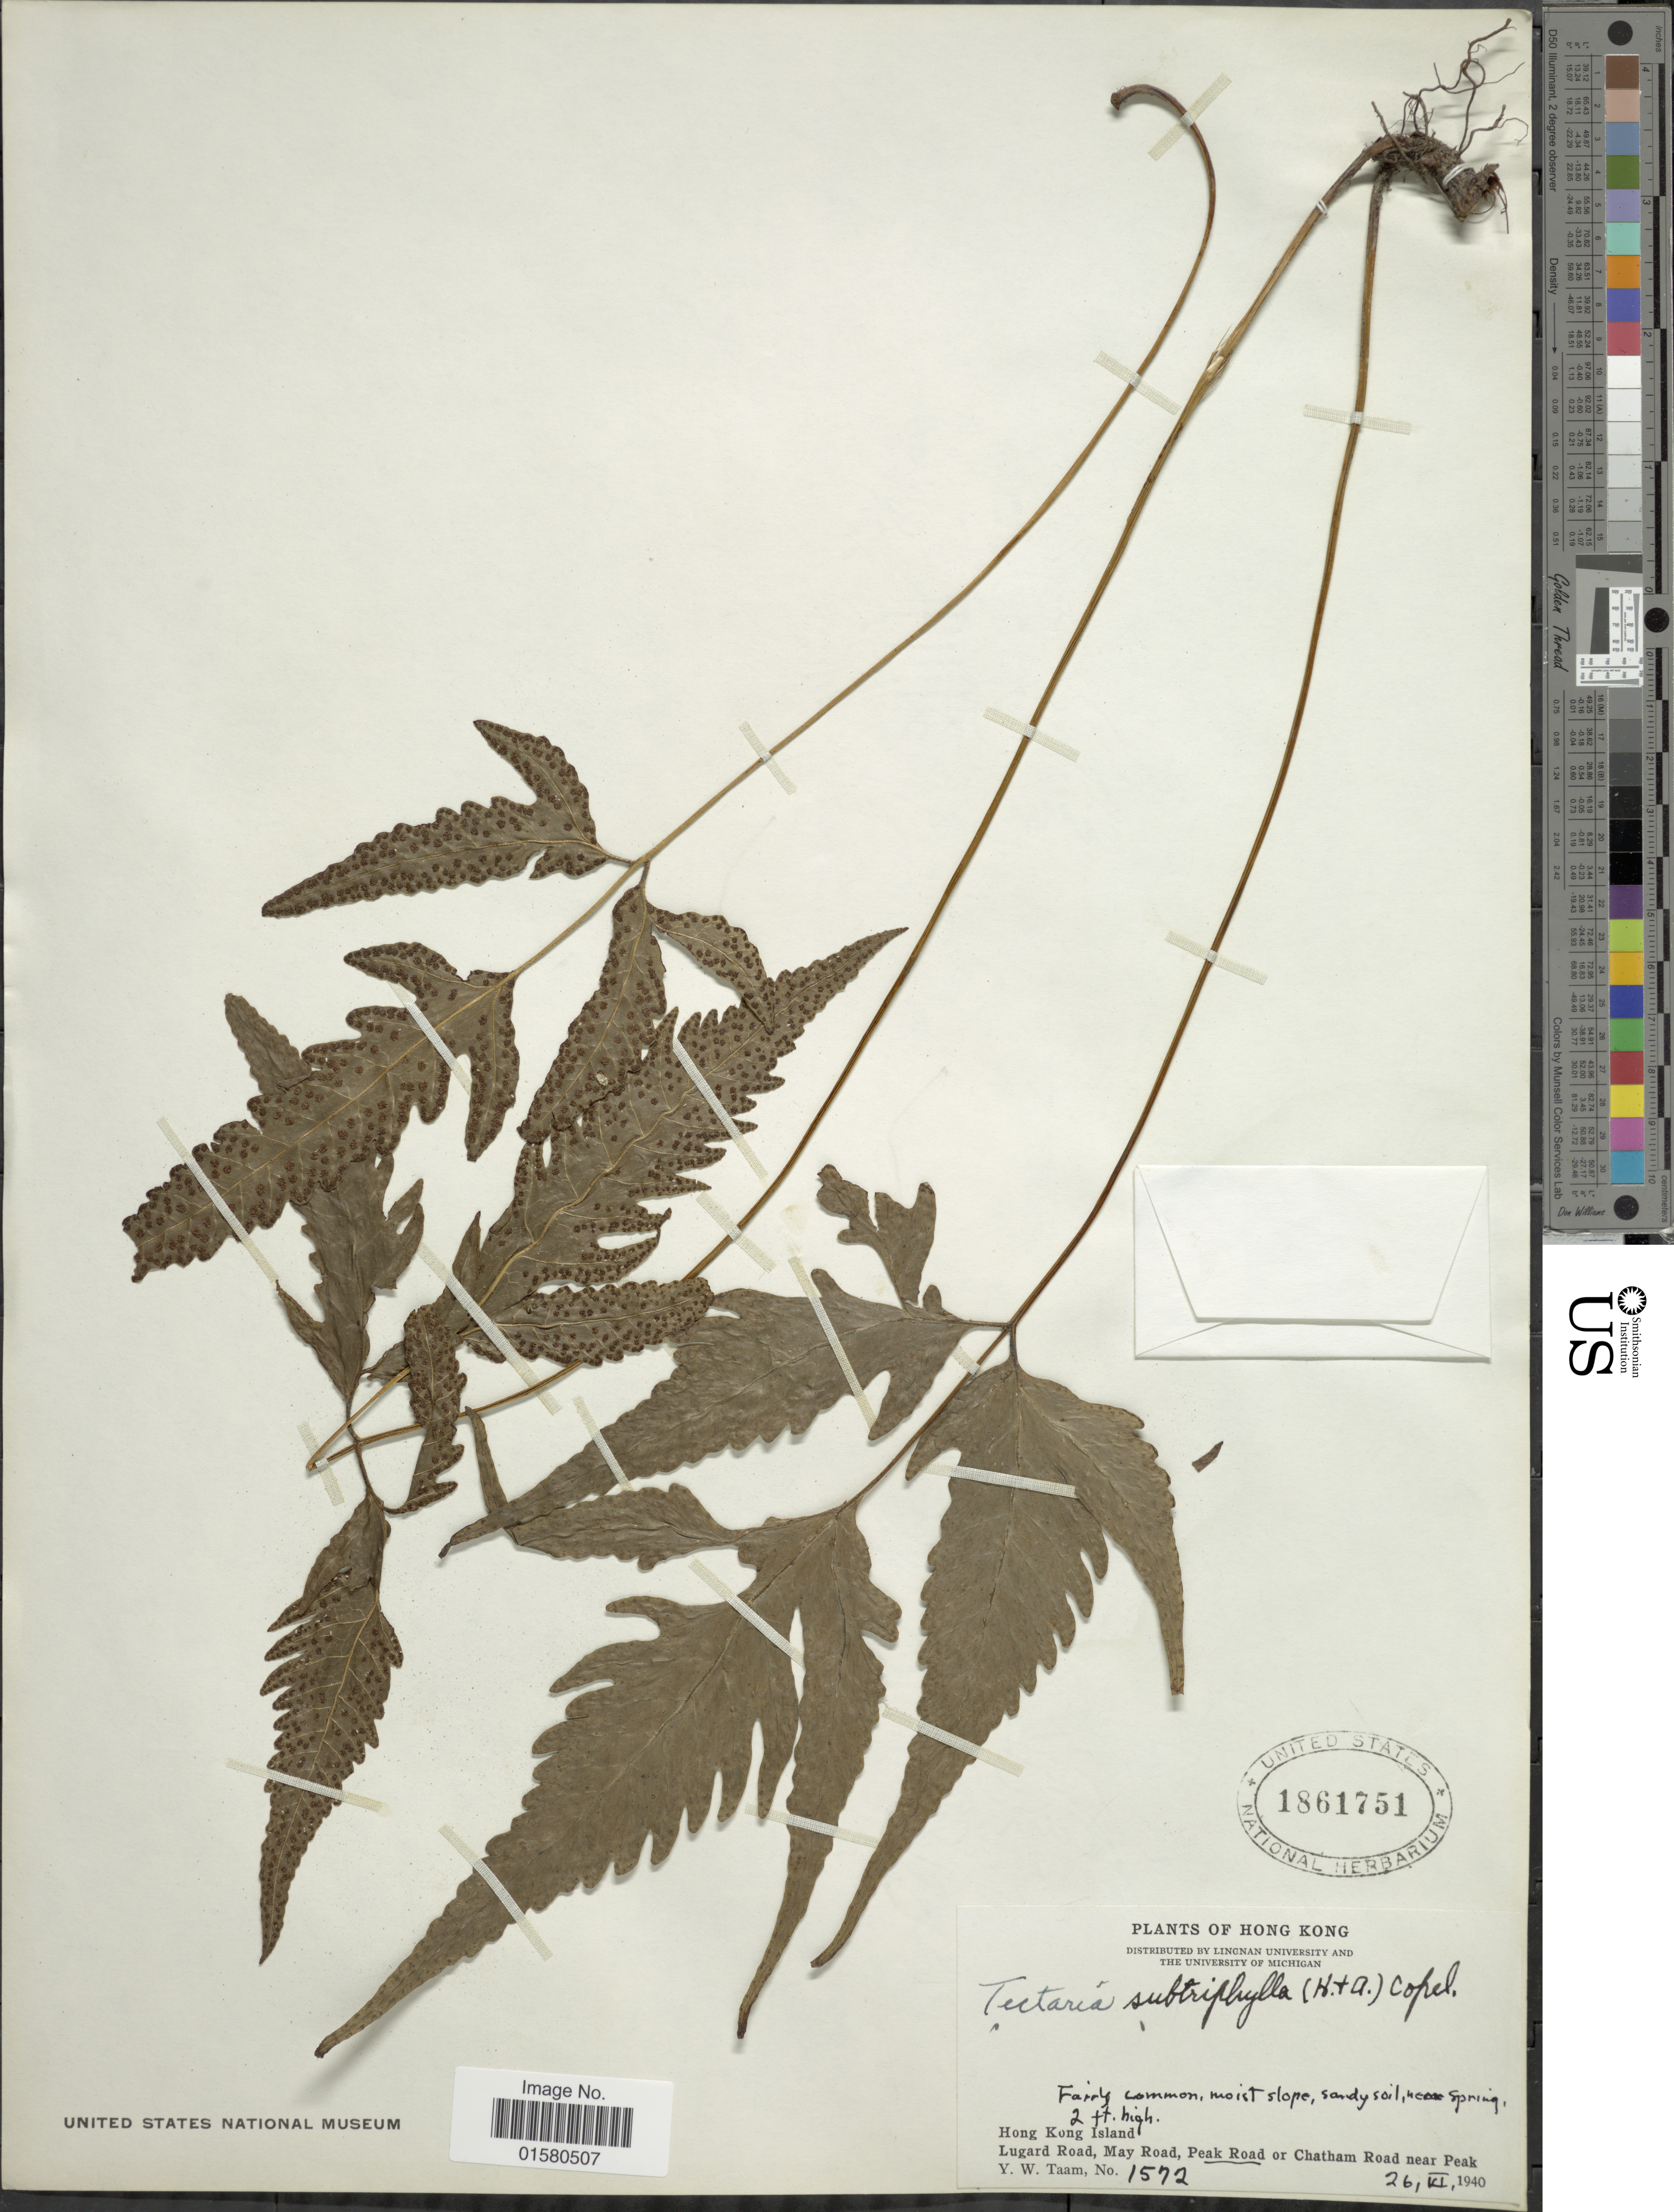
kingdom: Plantae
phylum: Tracheophyta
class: Polypodiopsida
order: Polypodiales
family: Tectariaceae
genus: Tectaria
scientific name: Tectaria subtriphylla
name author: (Hook. & Arn.) Copel.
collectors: Y. W. Taam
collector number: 1572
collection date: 1940-06-26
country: China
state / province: Hong Kong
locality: Hong Kong island, lugard Road, May Road, Peak road or Chatham road near Peak.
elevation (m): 1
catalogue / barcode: US 1861751